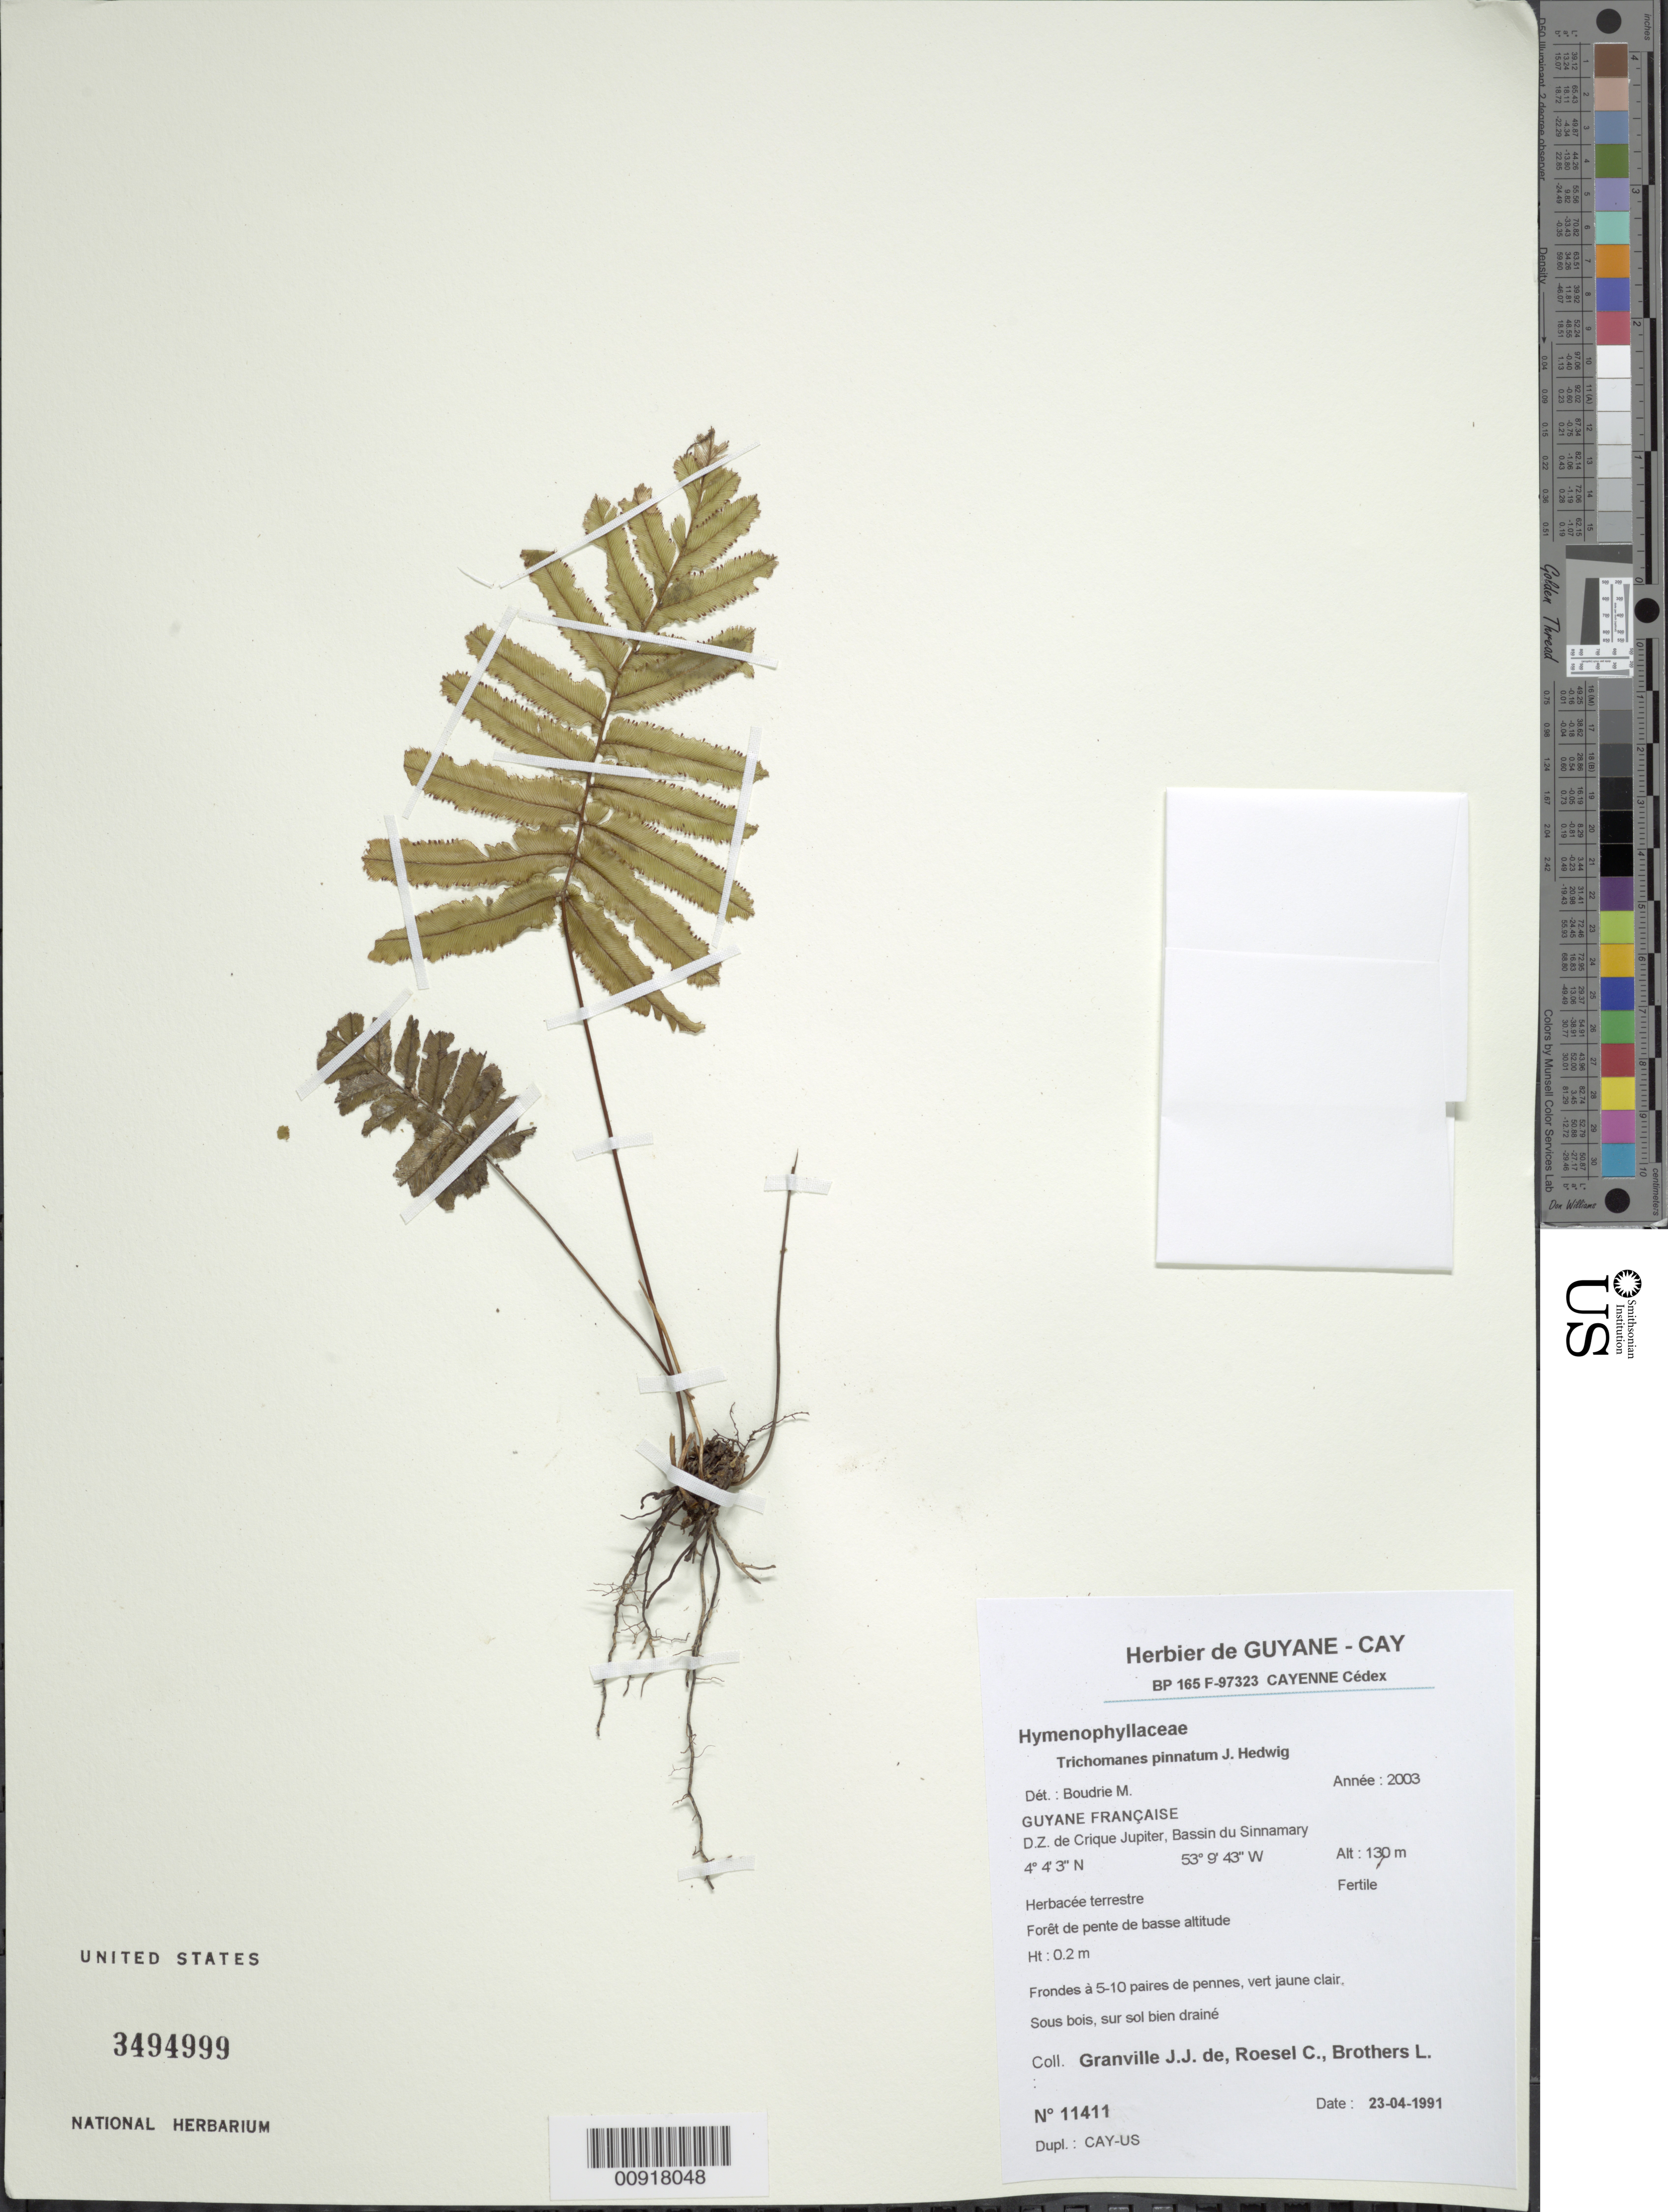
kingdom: Plantae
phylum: Tracheophyta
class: Polypodiopsida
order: Hymenophyllales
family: Hymenophyllaceae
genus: Trichomanes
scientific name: Trichomanes pinnatum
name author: Hedw.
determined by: Boudrie, M.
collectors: J.-J. de Granville, C. S. Roesel & L. Brothers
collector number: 11411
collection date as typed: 23-Apr-91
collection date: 1991-04-23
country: French Guiana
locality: D.Z. de Crique Jupiter, Bassin du Sinnamary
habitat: Forêt de pente de basse altitude; sous bois, sur sol bien drainé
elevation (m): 130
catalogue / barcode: US 3494999